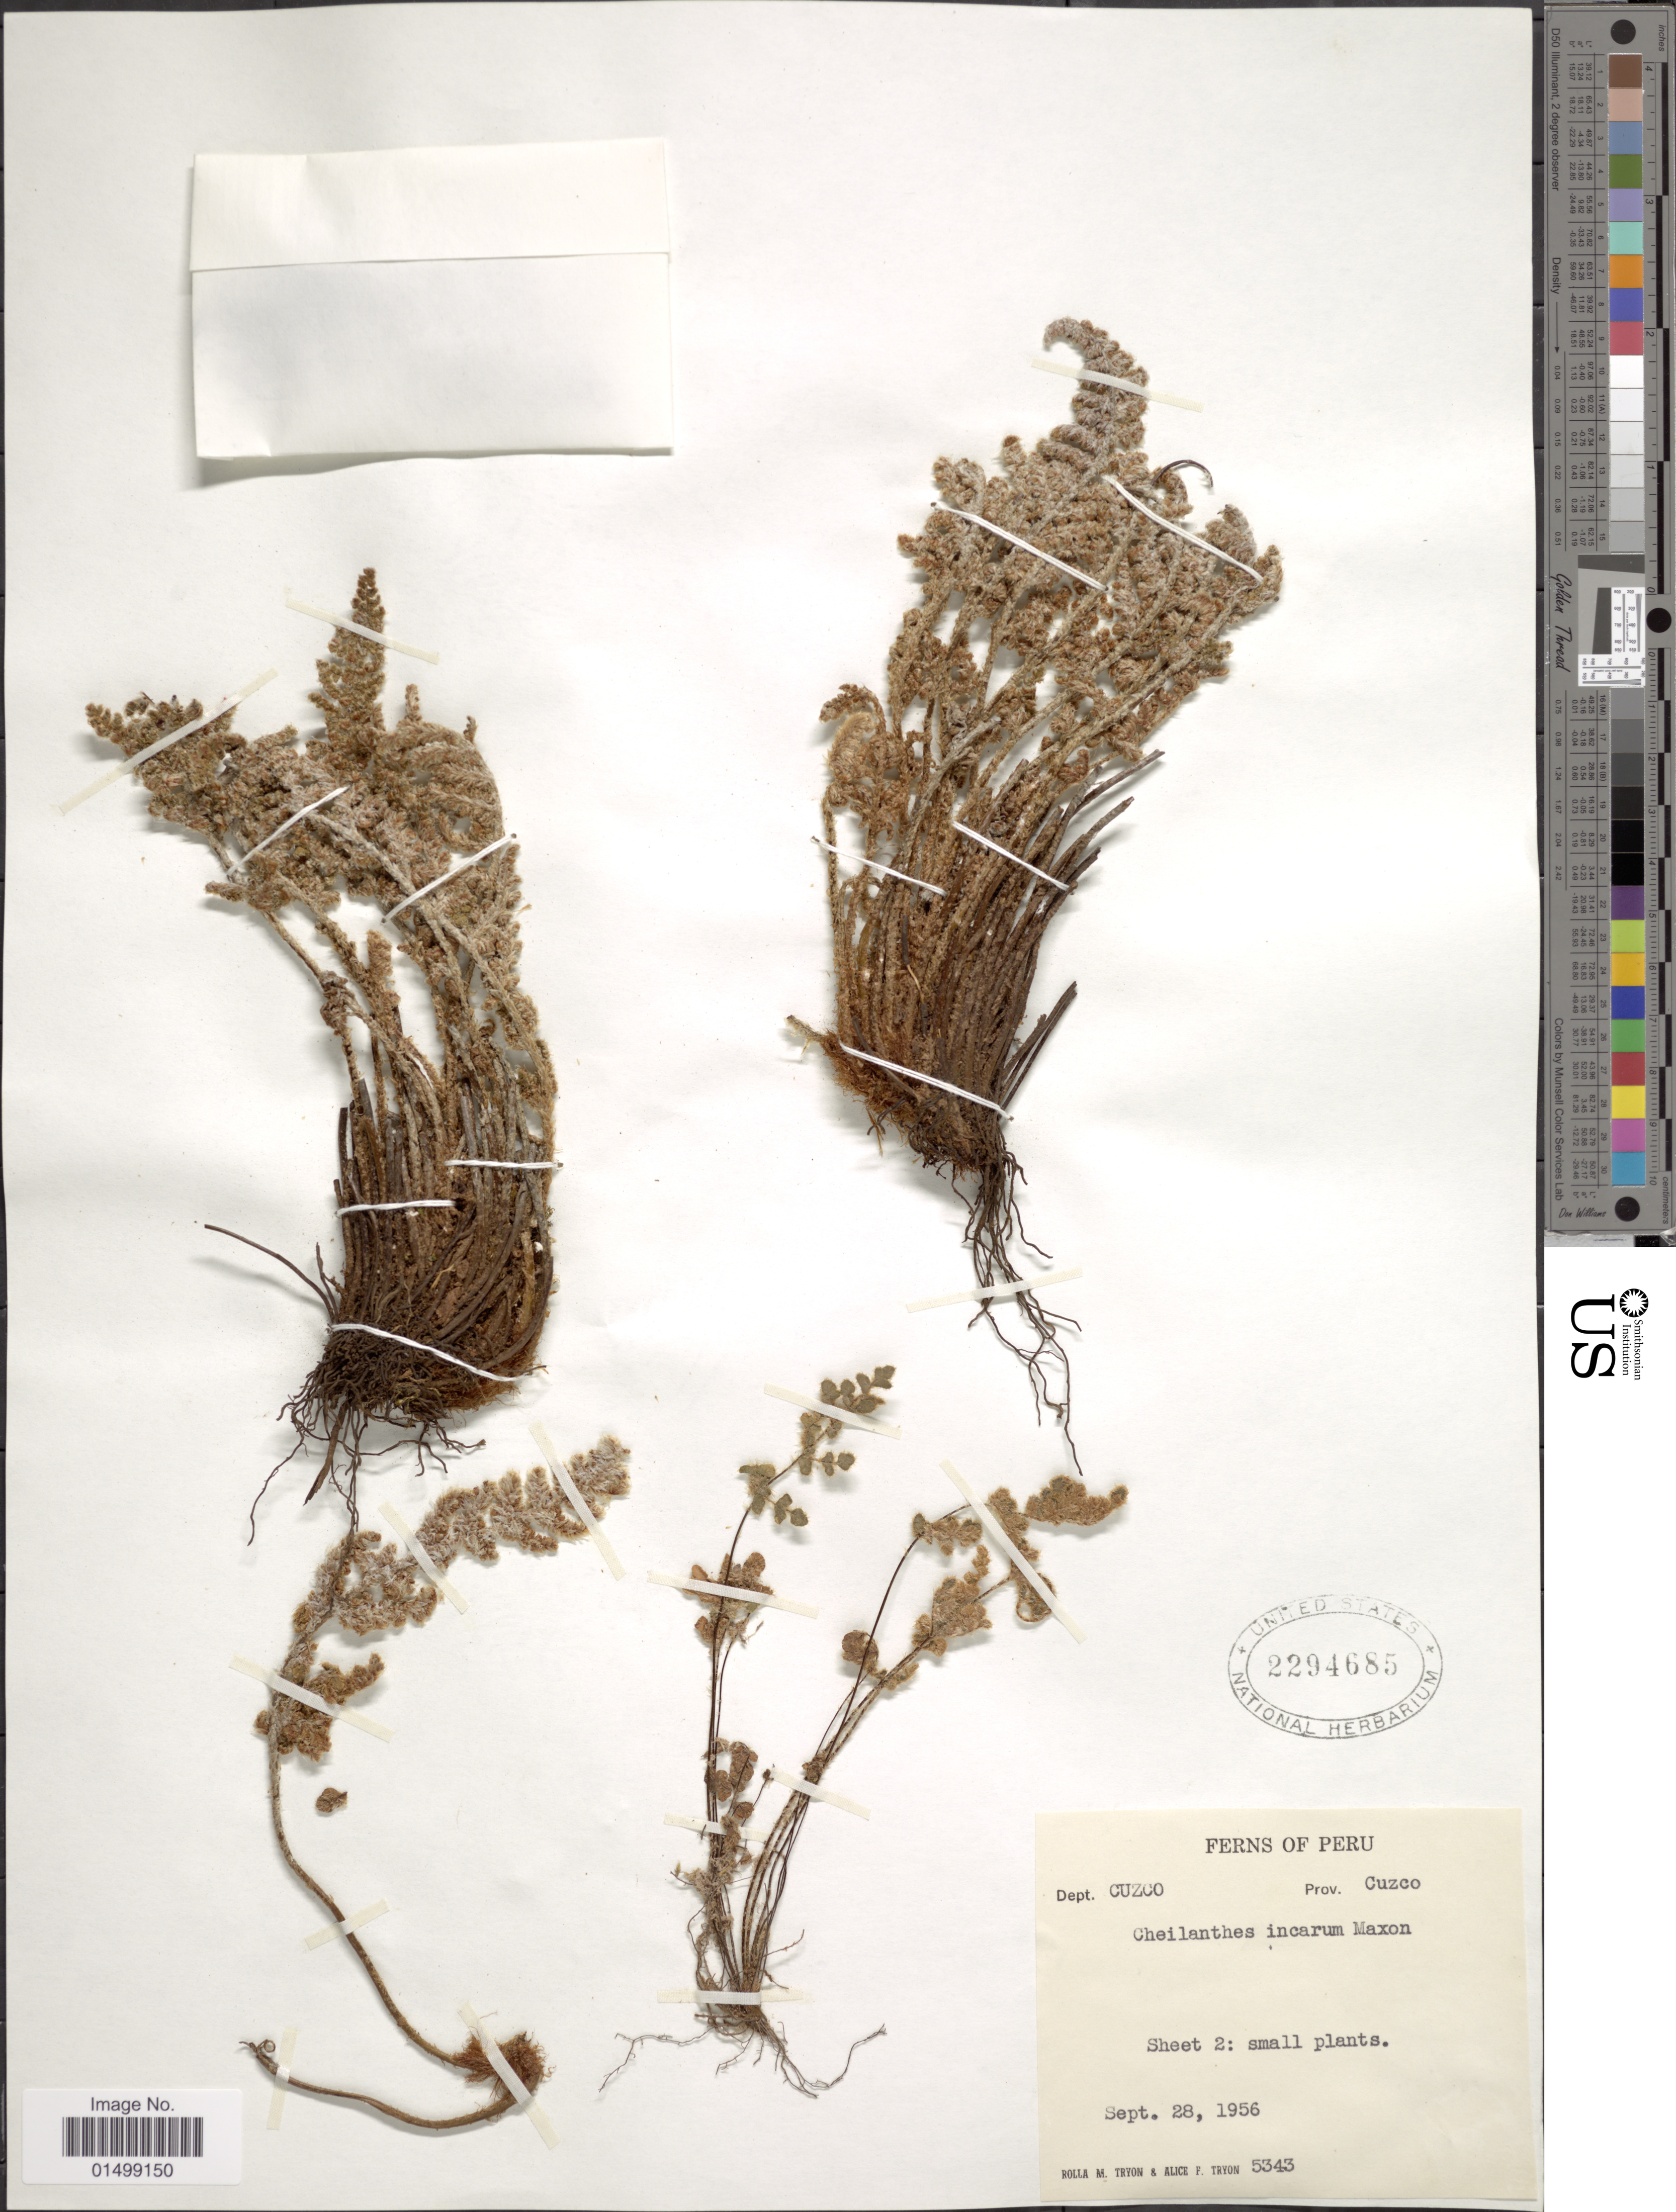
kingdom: Plantae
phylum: Tracheophyta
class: Polypodiopsida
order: Polypodiales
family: Pteridaceae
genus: Cheilanthes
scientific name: Cheilanthes incarum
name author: Maxon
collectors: R. M. Tryon & A. F. Tryon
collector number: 5343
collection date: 1956-09-28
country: Peru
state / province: Cusco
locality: Dept. Cuzco., Prov. Cuzco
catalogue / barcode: US 2294685